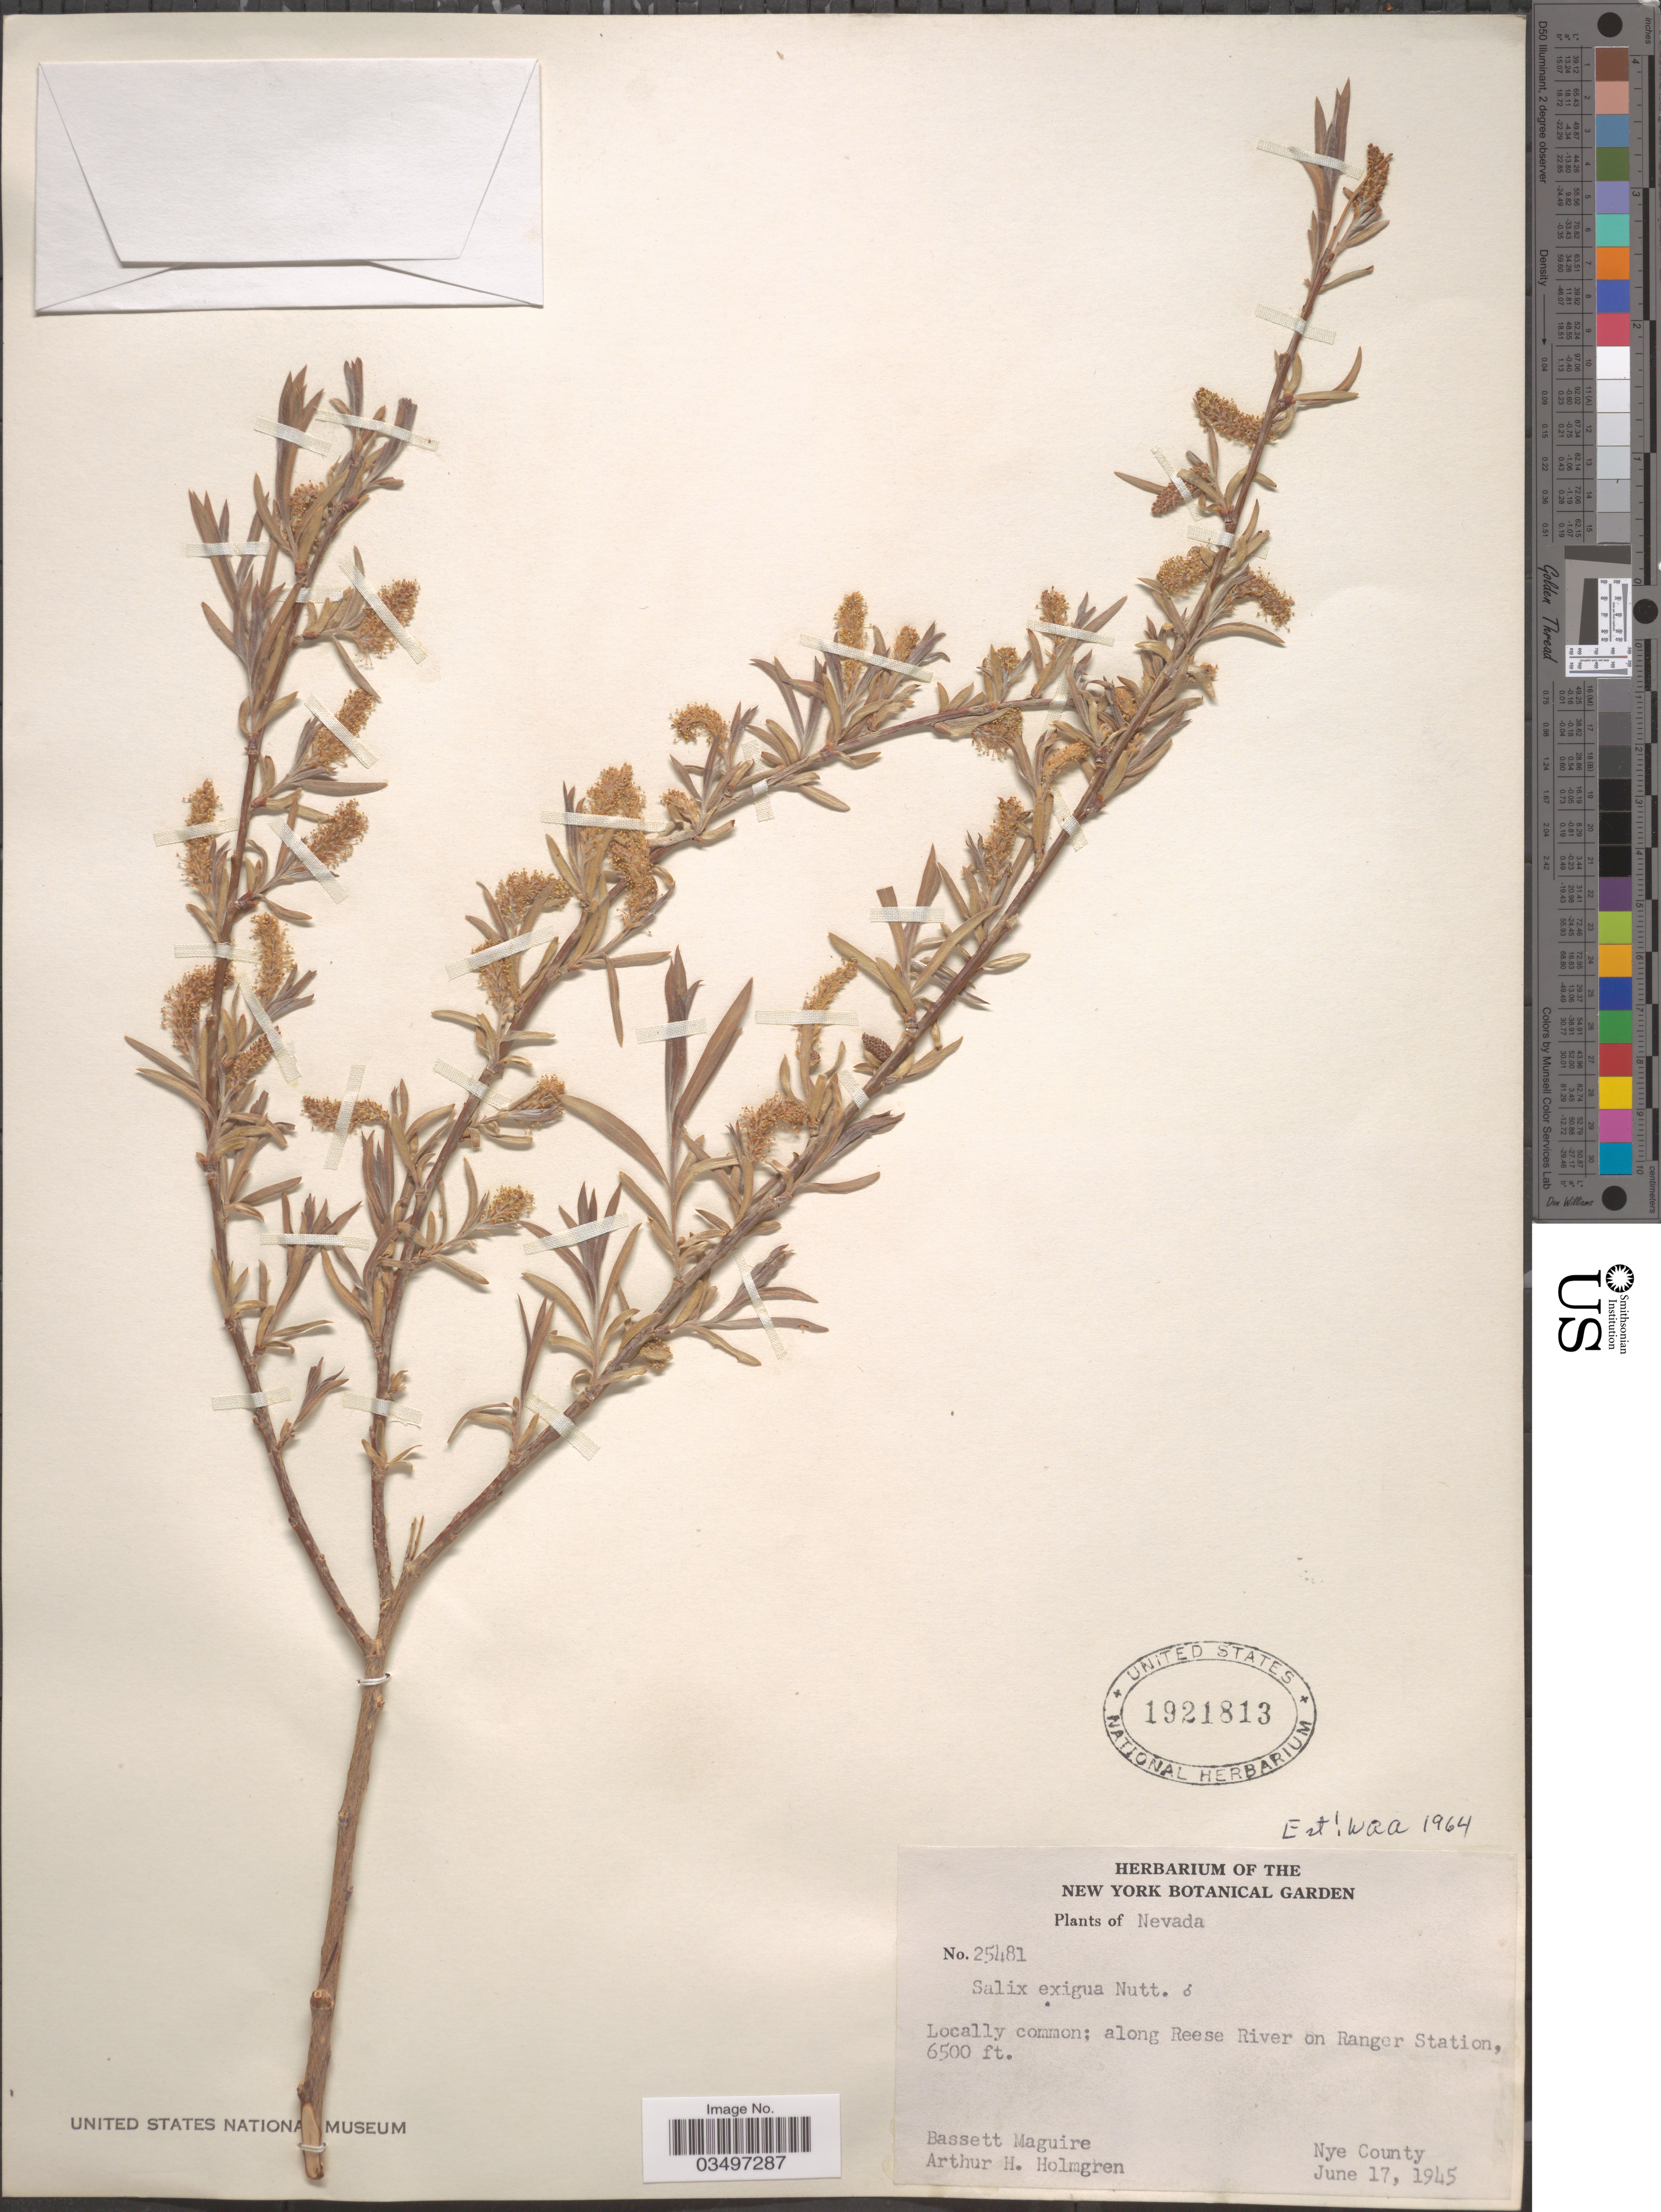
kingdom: Plantae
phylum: Tracheophyta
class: Magnoliopsida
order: Malpighiales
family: Salicaceae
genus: Salix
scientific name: Salix exigua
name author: Nutt.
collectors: B. Maguire & A. H. Holmgren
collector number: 25481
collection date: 1945-06-17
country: United States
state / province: Nevada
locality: Along Reese River on Ranger Station. Nye County.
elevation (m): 1981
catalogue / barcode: US 1921813